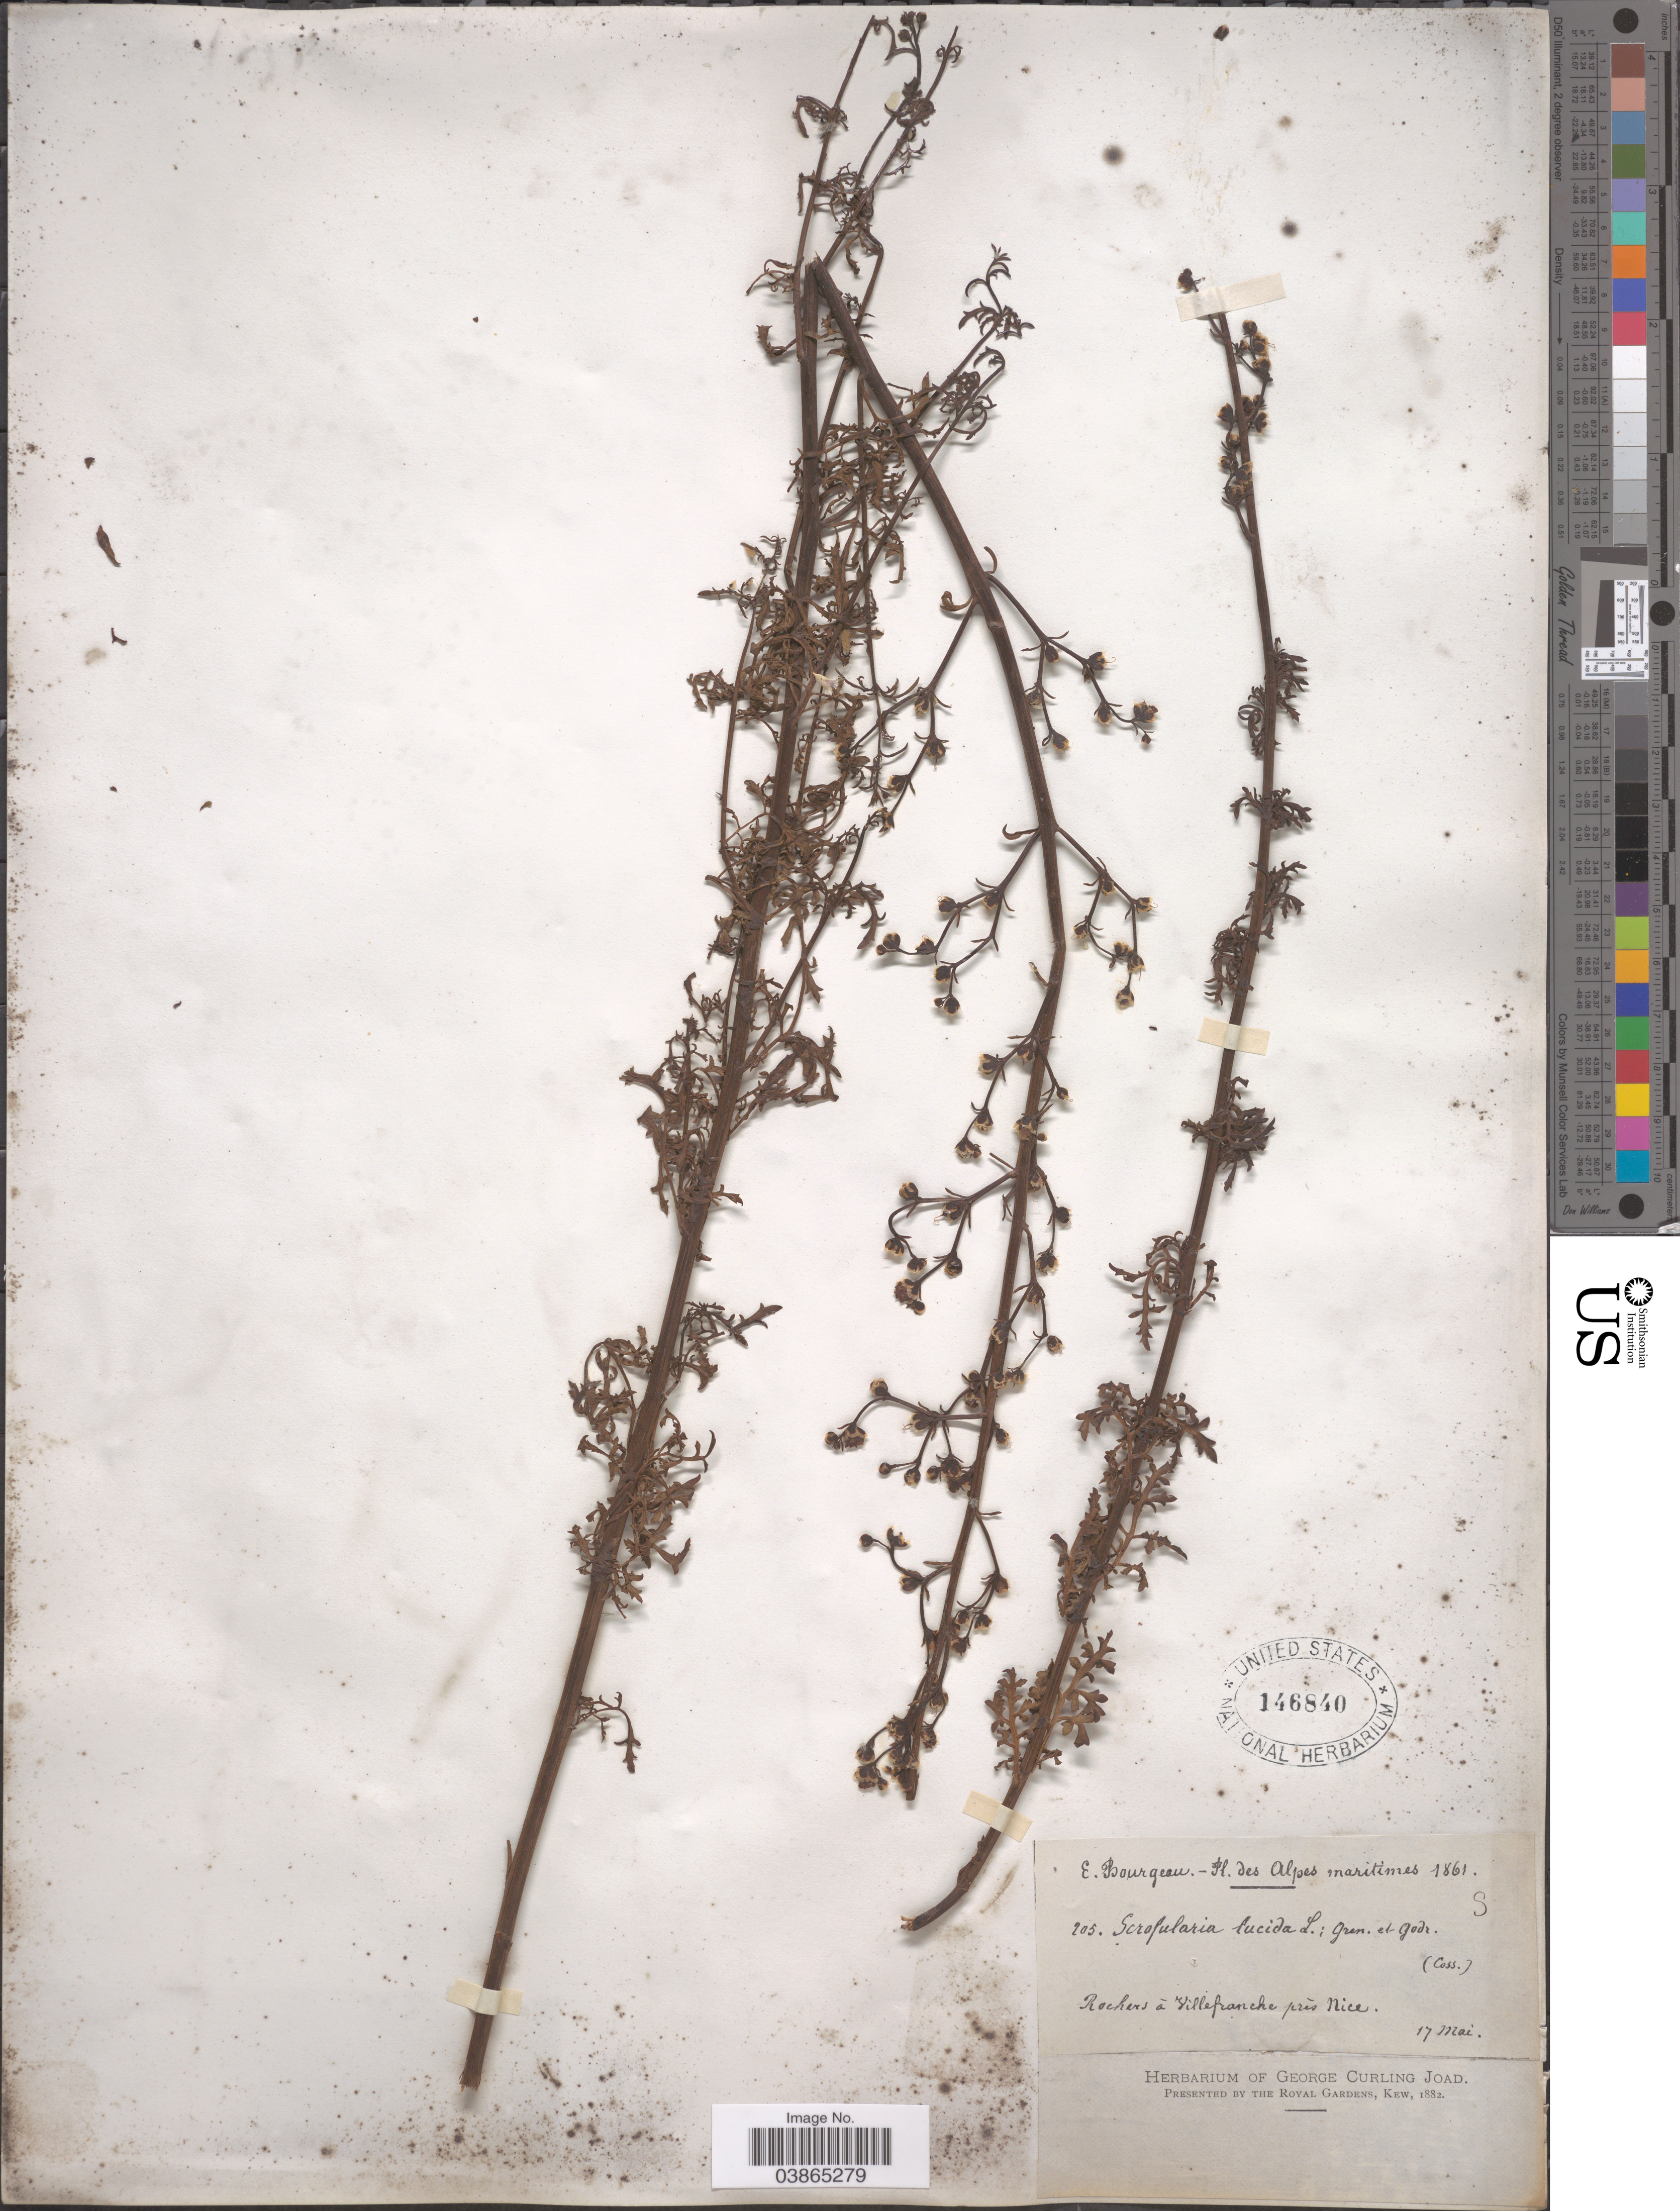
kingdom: Plantae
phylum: Tracheophyta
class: Magnoliopsida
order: Lamiales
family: Scrophulariaceae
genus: Scrophularia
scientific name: Scrophularia lucida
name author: L.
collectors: E. Bourgeau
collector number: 205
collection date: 1861-05-17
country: France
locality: Alpes maritimes. Rochers à Villefranche prés Nice.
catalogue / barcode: US 146840